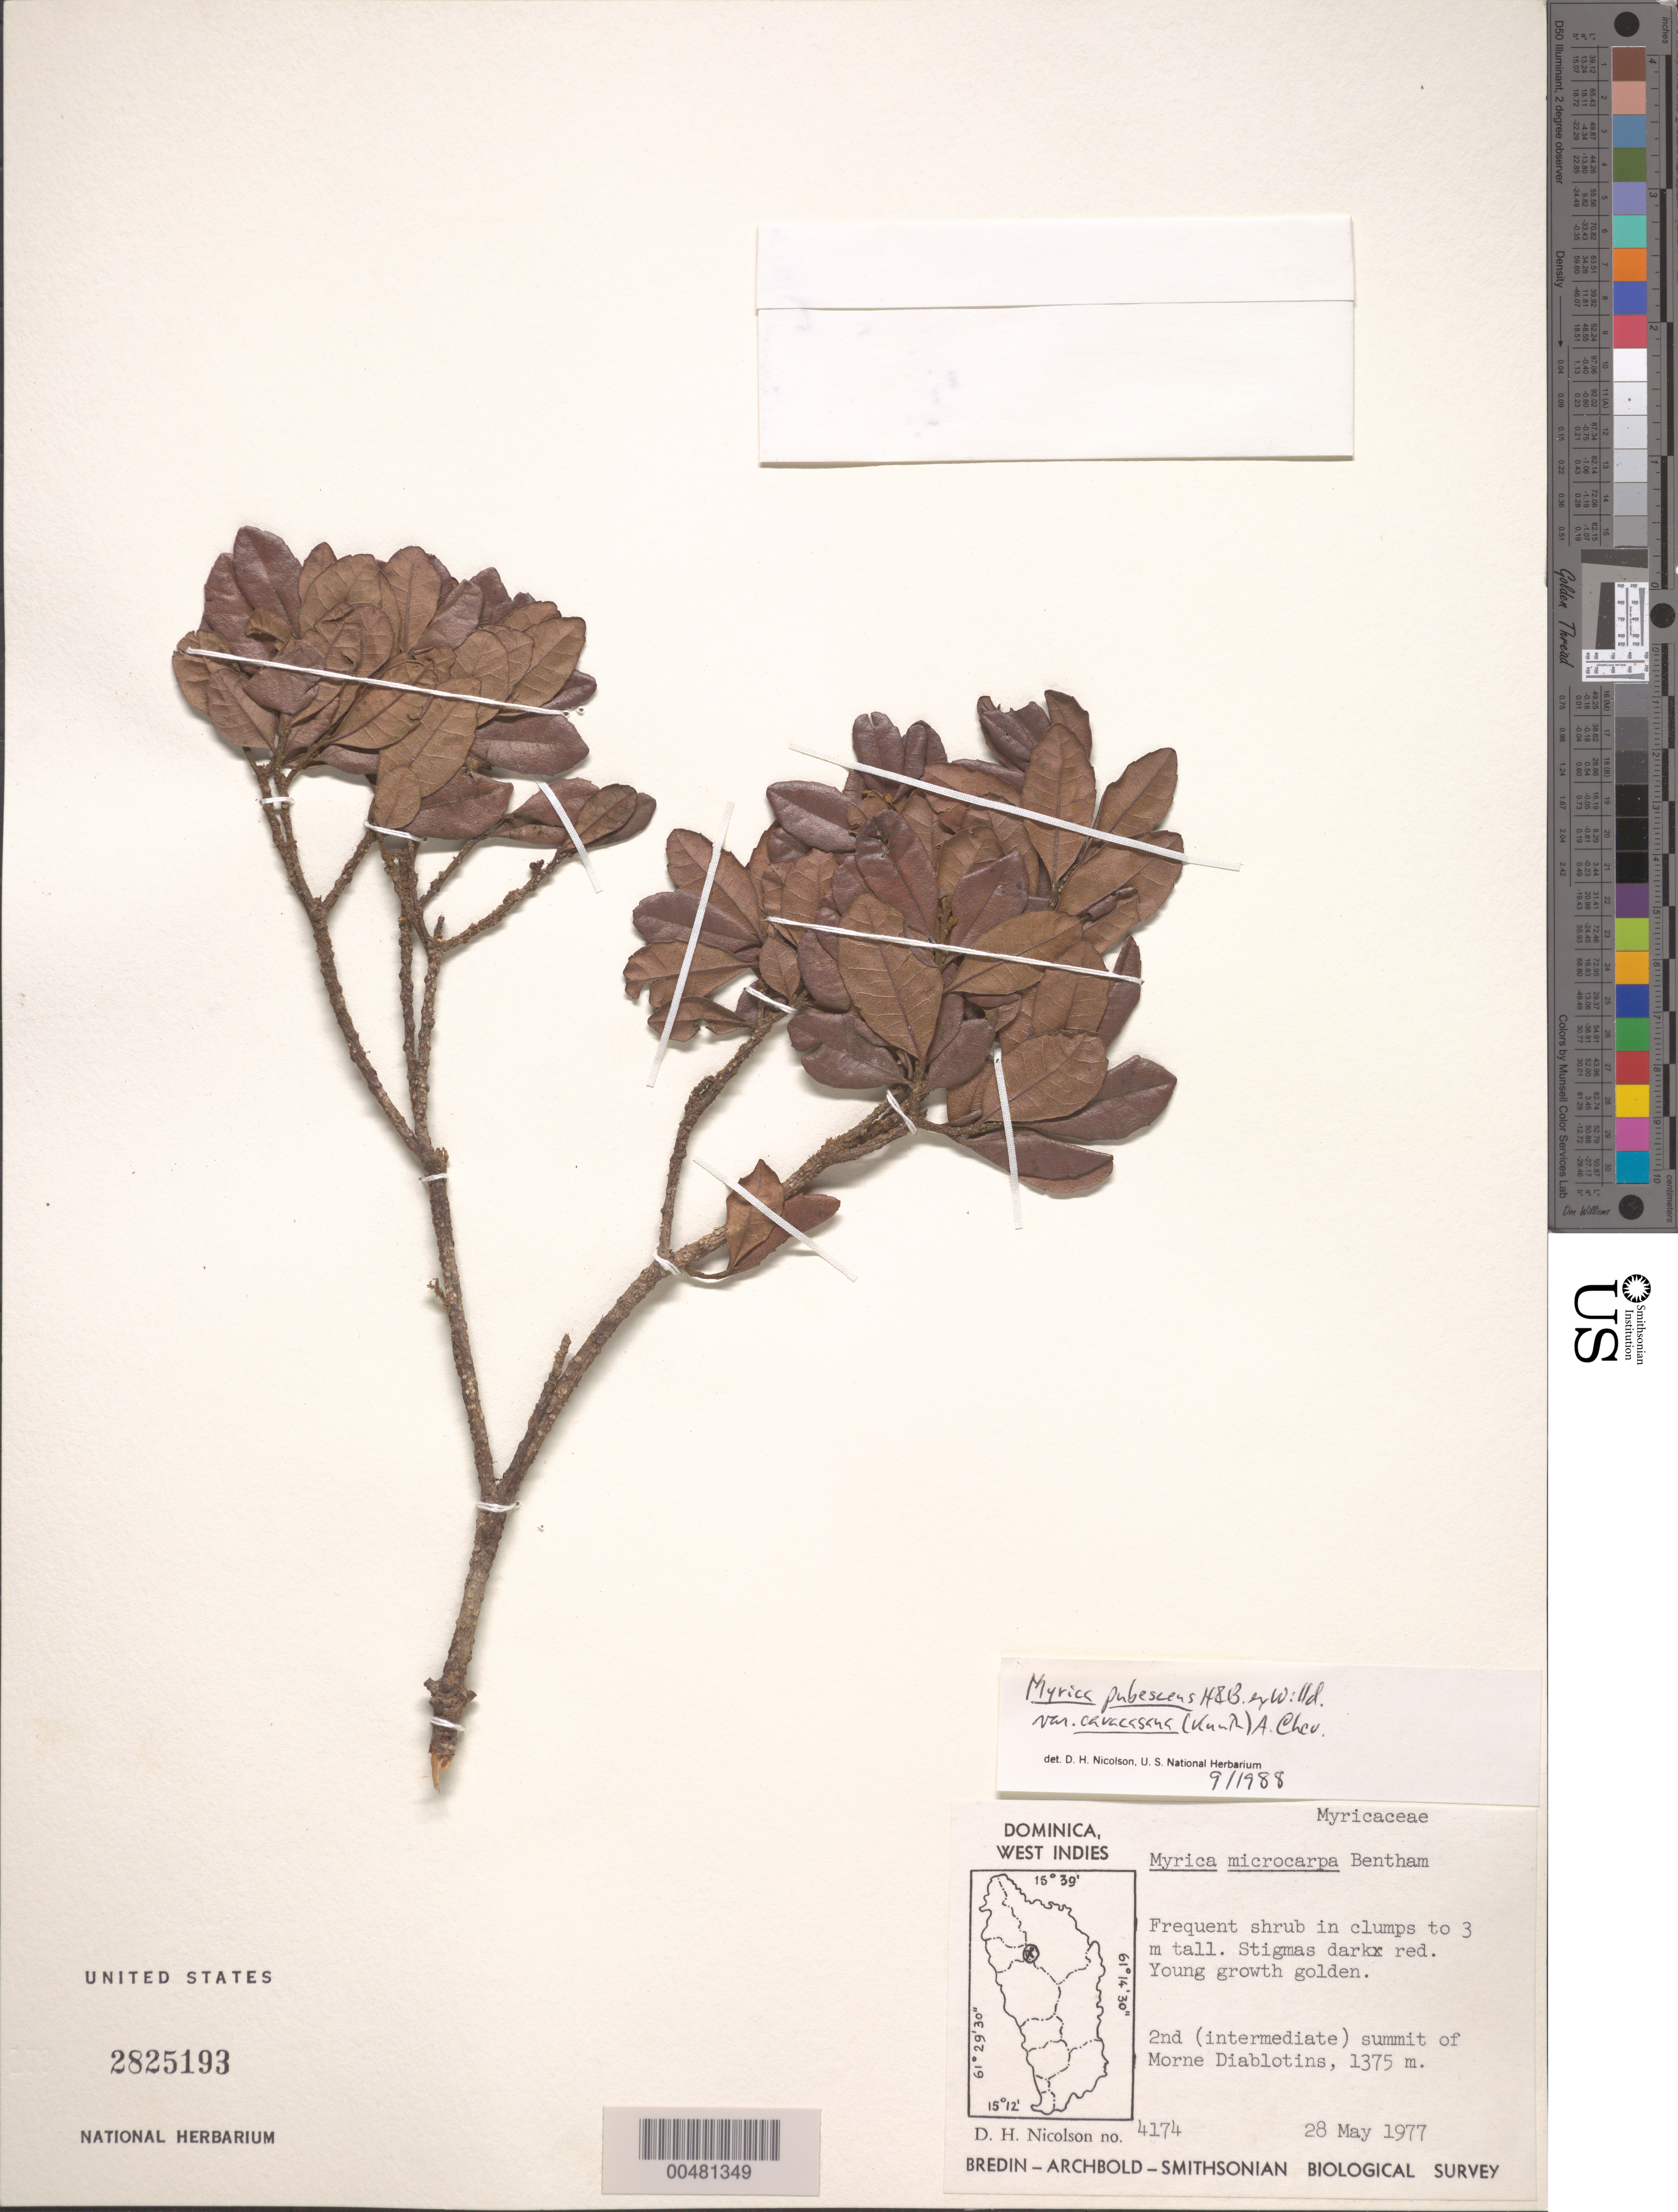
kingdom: Plantae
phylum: Tracheophyta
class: Magnoliopsida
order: Fagales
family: Myricaceae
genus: Myrica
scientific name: Myrica pubescens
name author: Humb. & Bonpl. ex Willd.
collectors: D. H. Nicolson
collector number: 4174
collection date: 1977-05-28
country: Dominica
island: Windward Is.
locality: Morne Diablotins, 2 nd (intermediate) summit.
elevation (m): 1375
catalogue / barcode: US 2825193